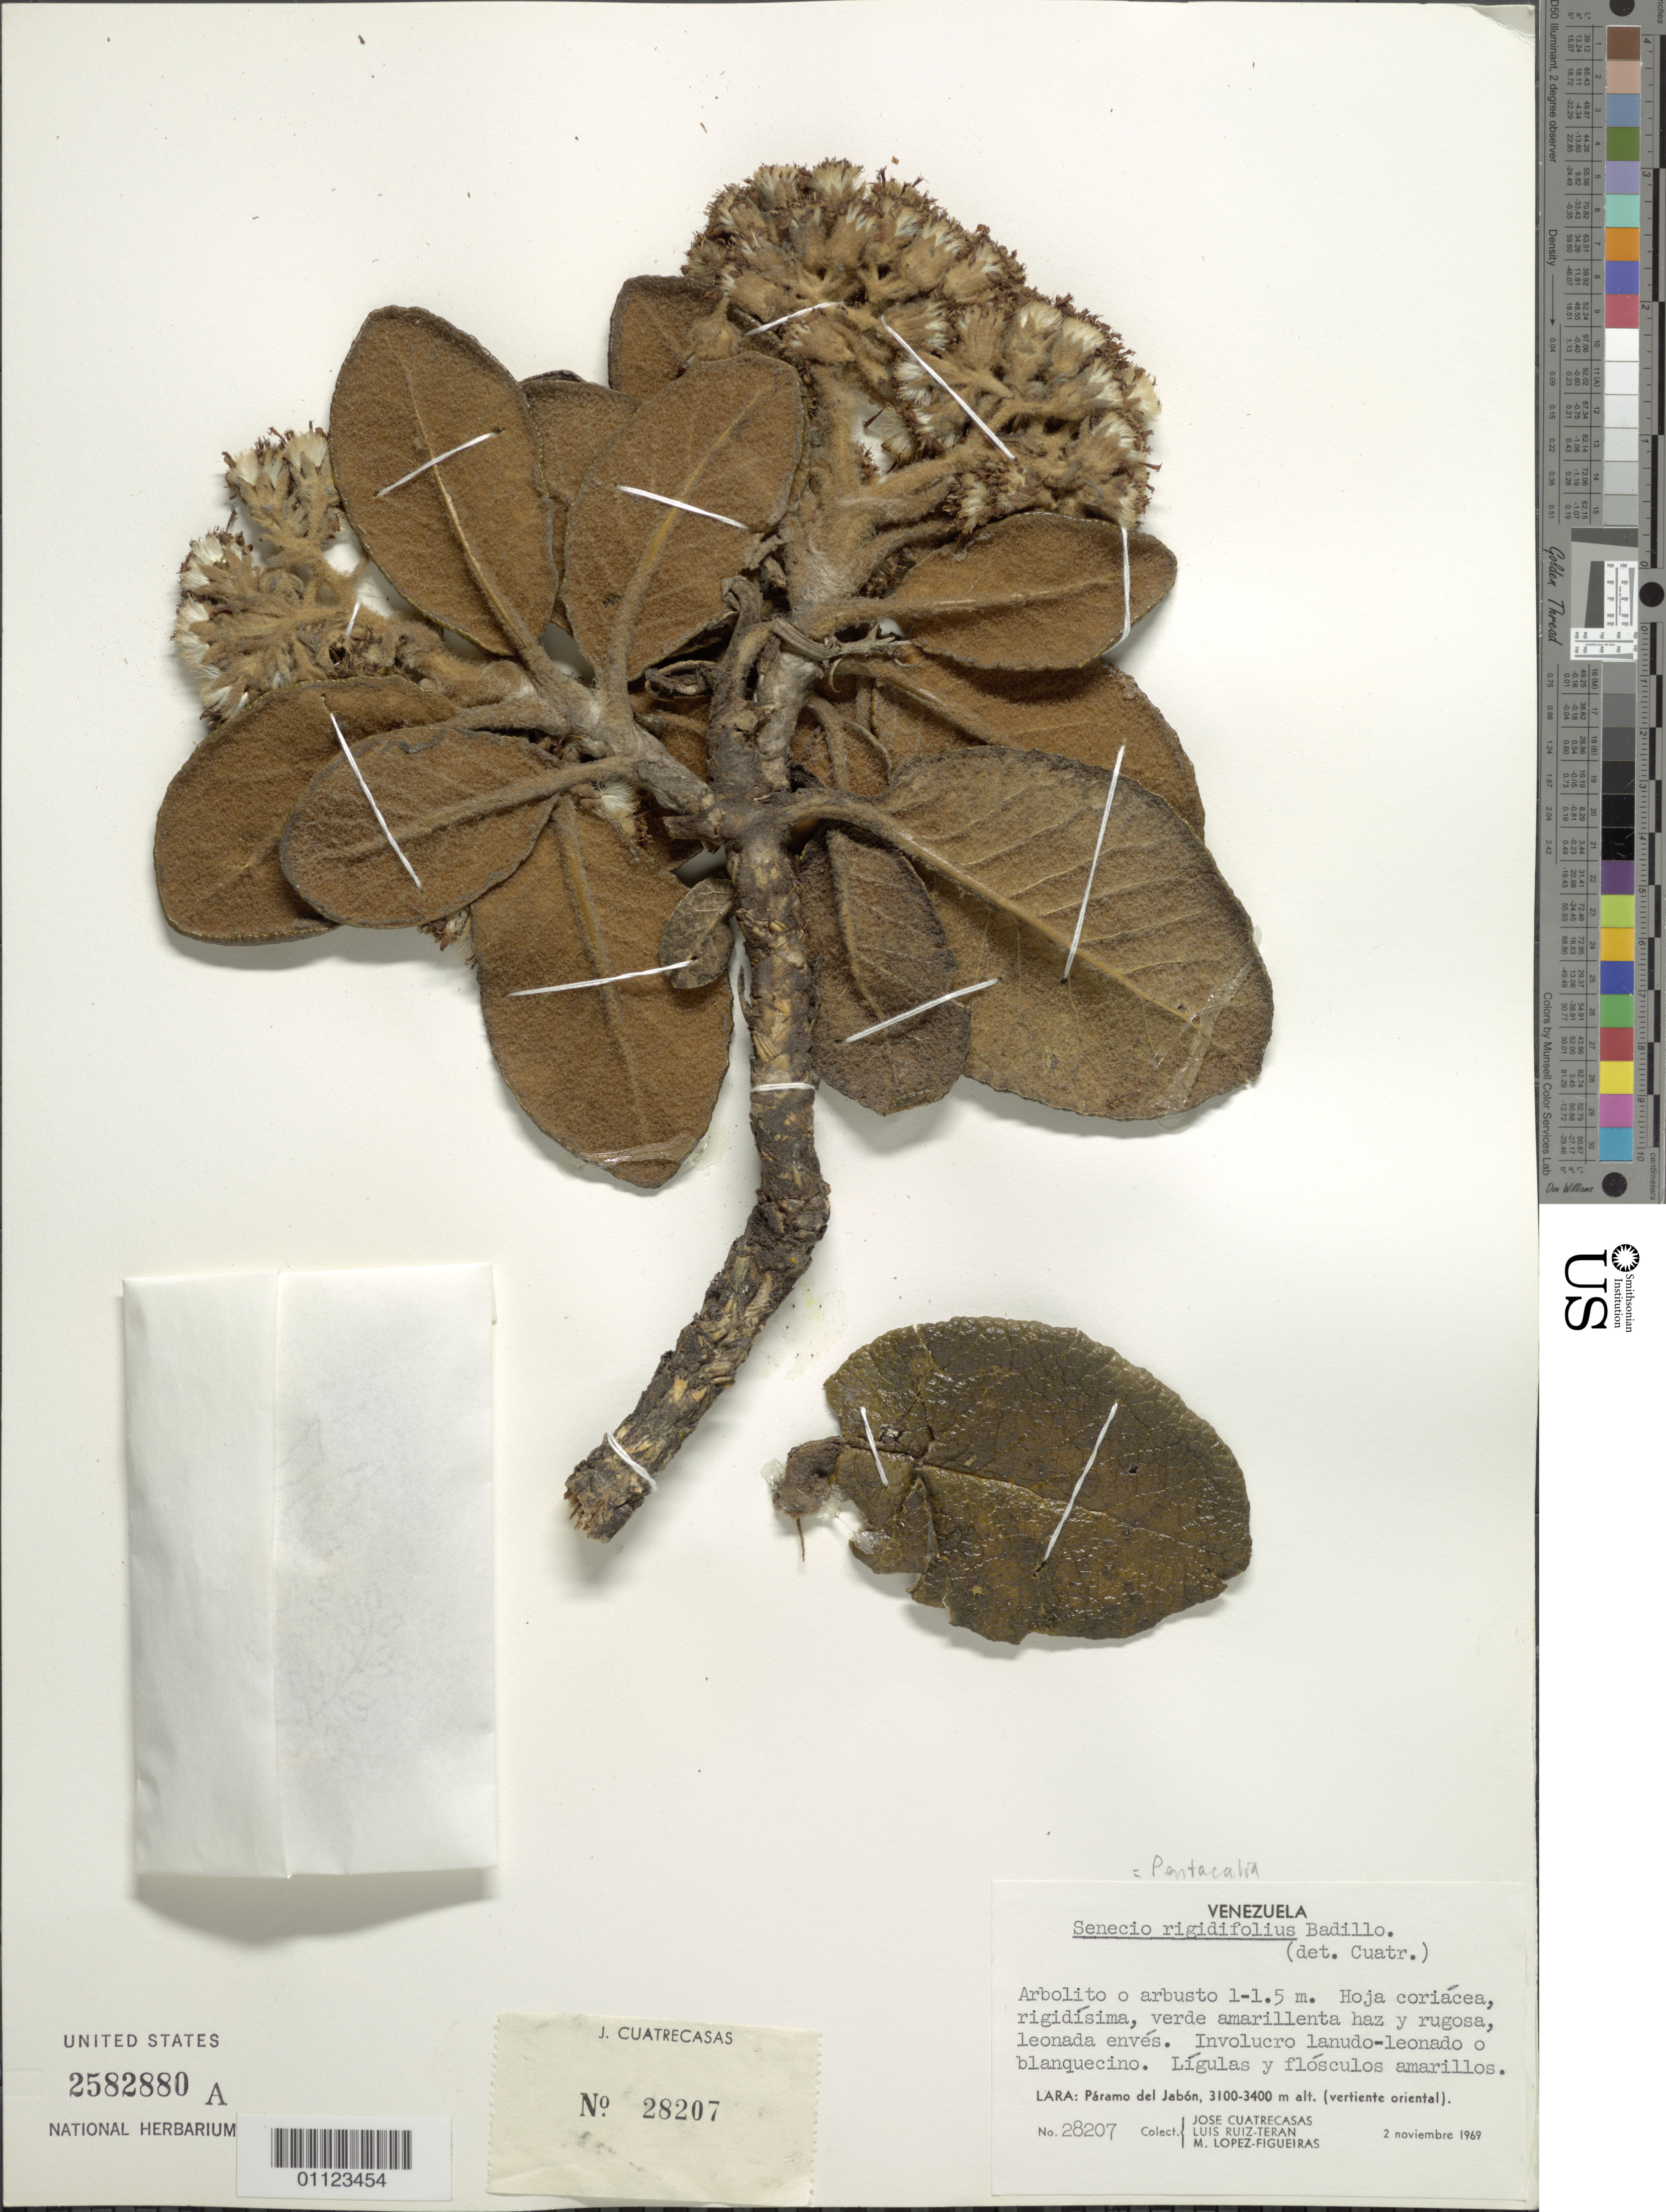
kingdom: Plantae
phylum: Tracheophyta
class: Magnoliopsida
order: Asterales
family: Asteraceae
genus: Pentacalia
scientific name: Pentacalia rigidifolia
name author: (V.M. Badillo) Cuatrec.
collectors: J. Cuatrecasas, L. E. Ruíz-Terán & M. López Figueiras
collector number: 28207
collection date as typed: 02 Nov 1969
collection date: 1969-11-02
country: Venezuela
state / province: Lara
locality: Páramo del Jabon, vertiente oriental. [Páramo del Jabon, E slope.]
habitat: Paramo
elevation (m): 3100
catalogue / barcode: US 2582880A